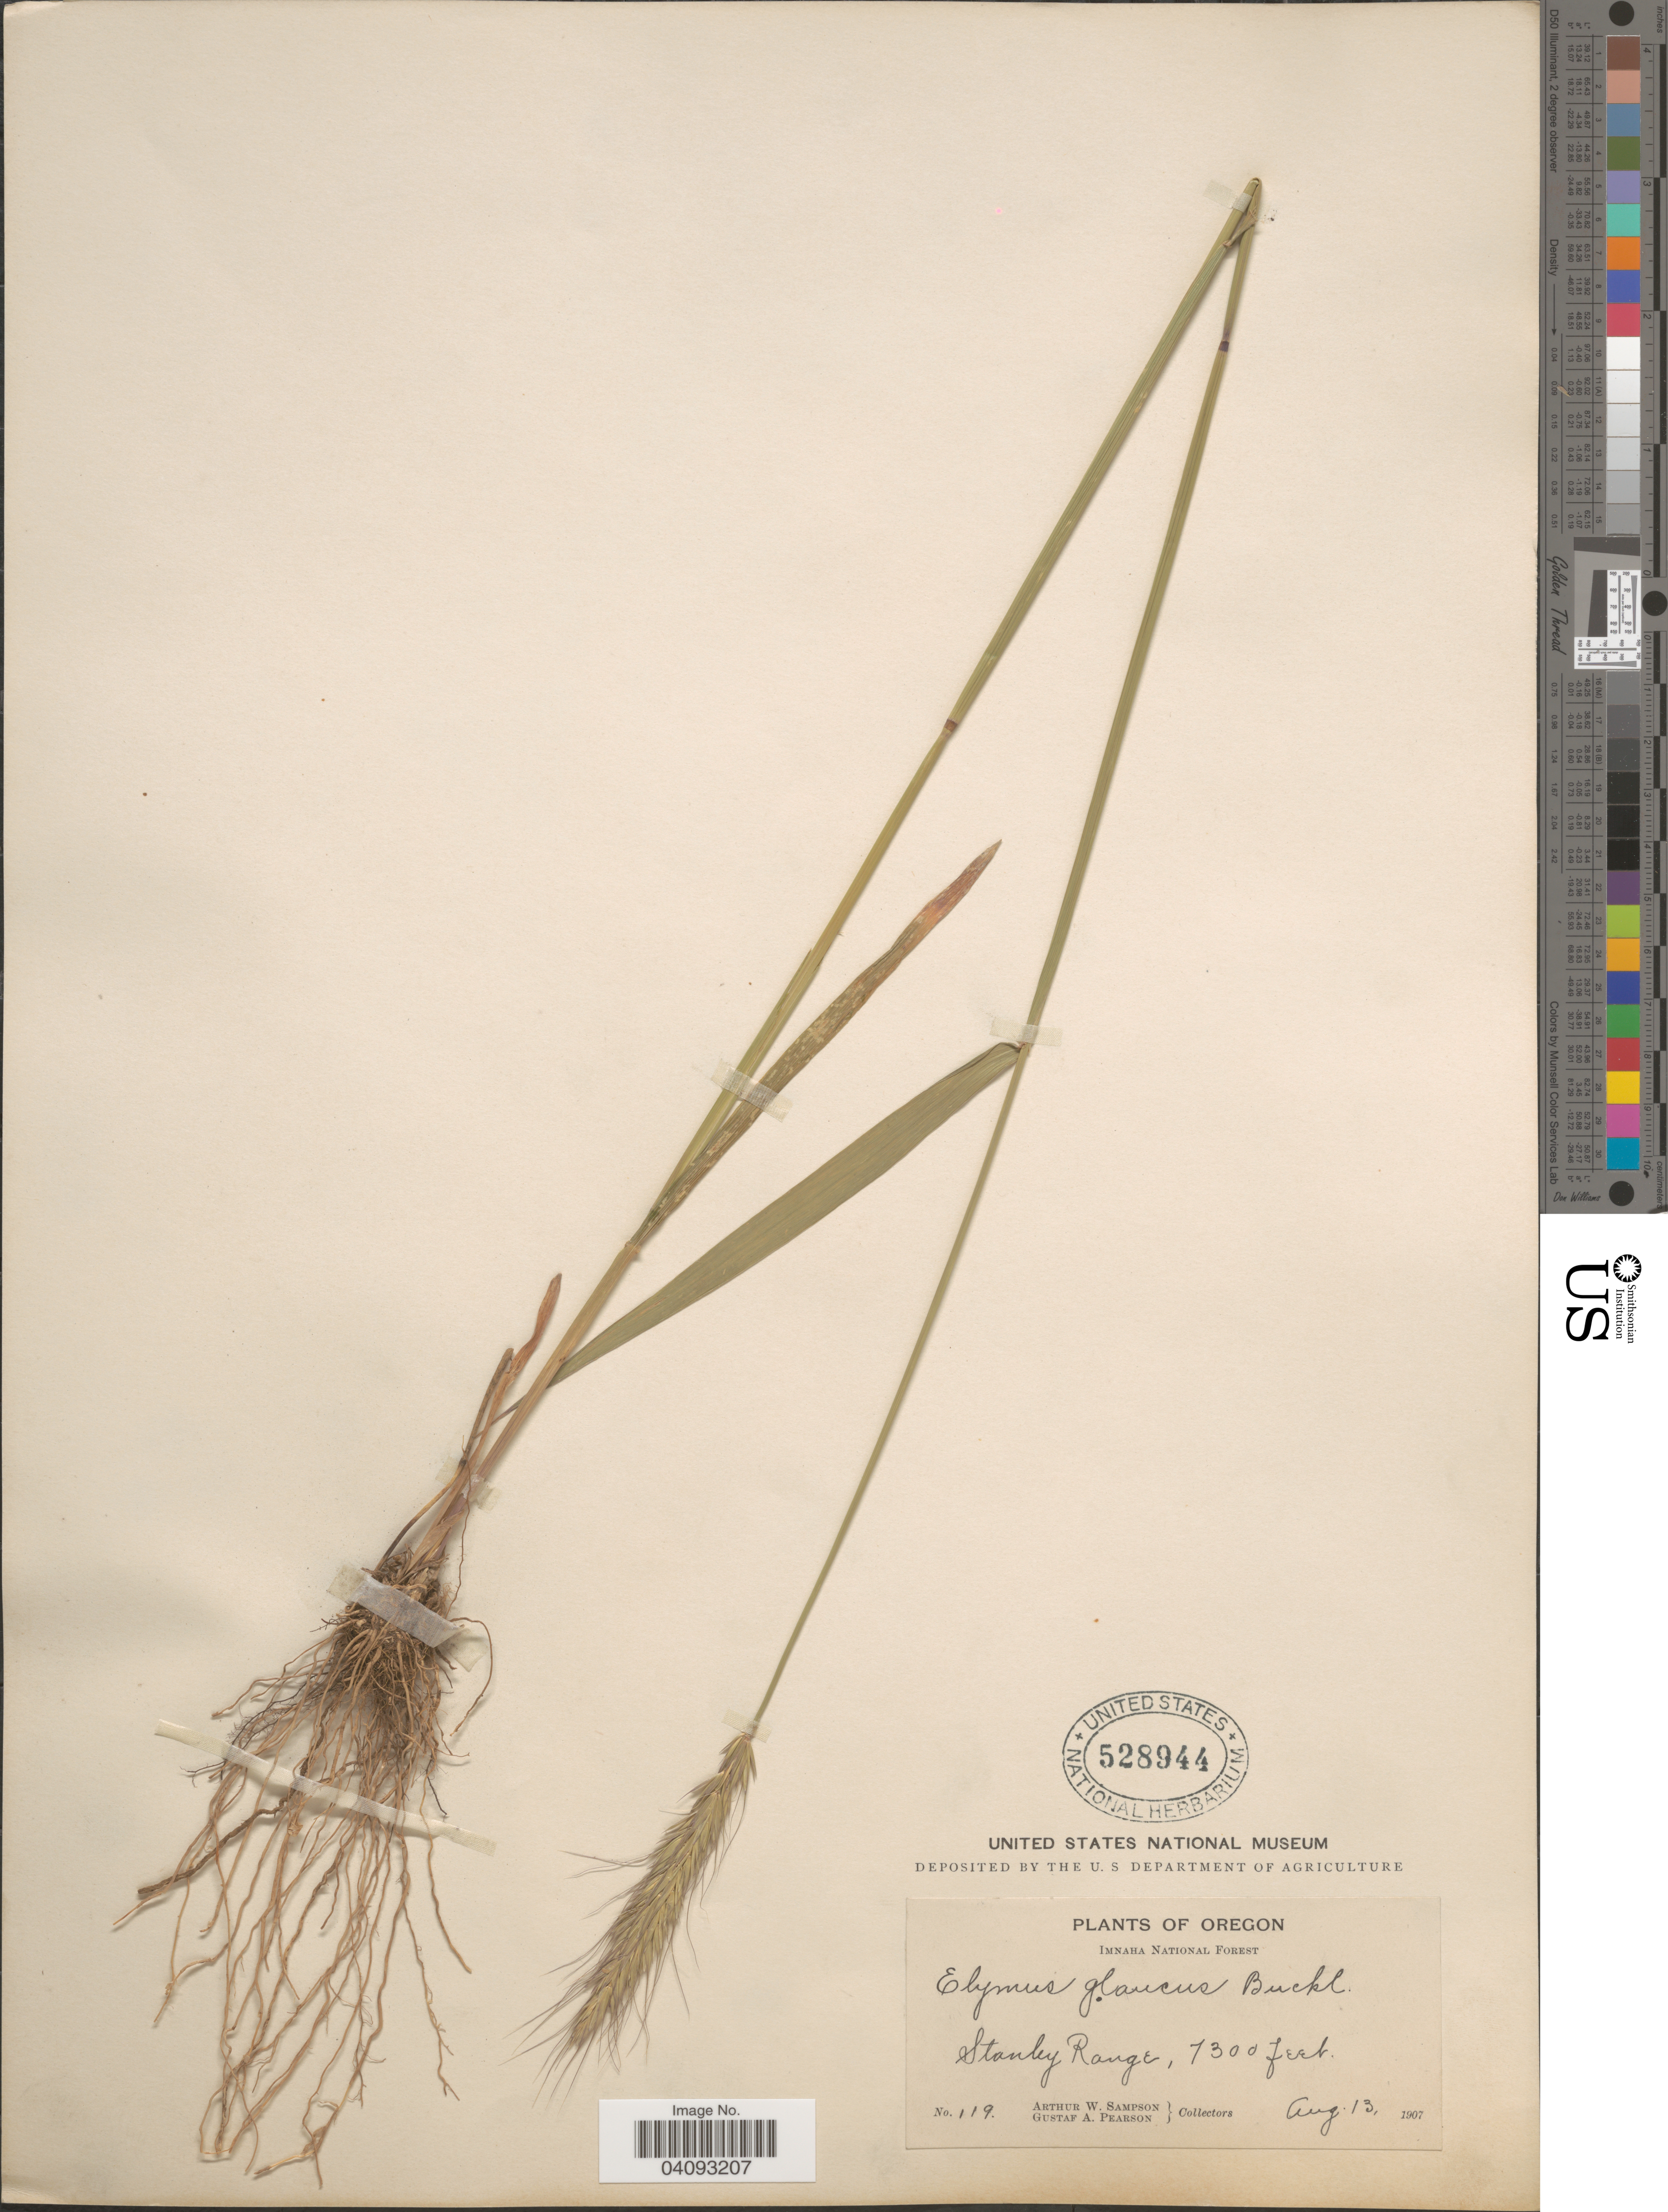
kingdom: Plantae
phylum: Tracheophyta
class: Liliopsida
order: Poales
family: Poaceae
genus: Elymus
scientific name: Elymus glaucus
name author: Buckley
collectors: A. Sampson & G. Pearson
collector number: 119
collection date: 1907-08-13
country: United States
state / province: Oregon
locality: Imnaha National Forest. Stanley Range.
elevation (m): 2225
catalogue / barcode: US 528944